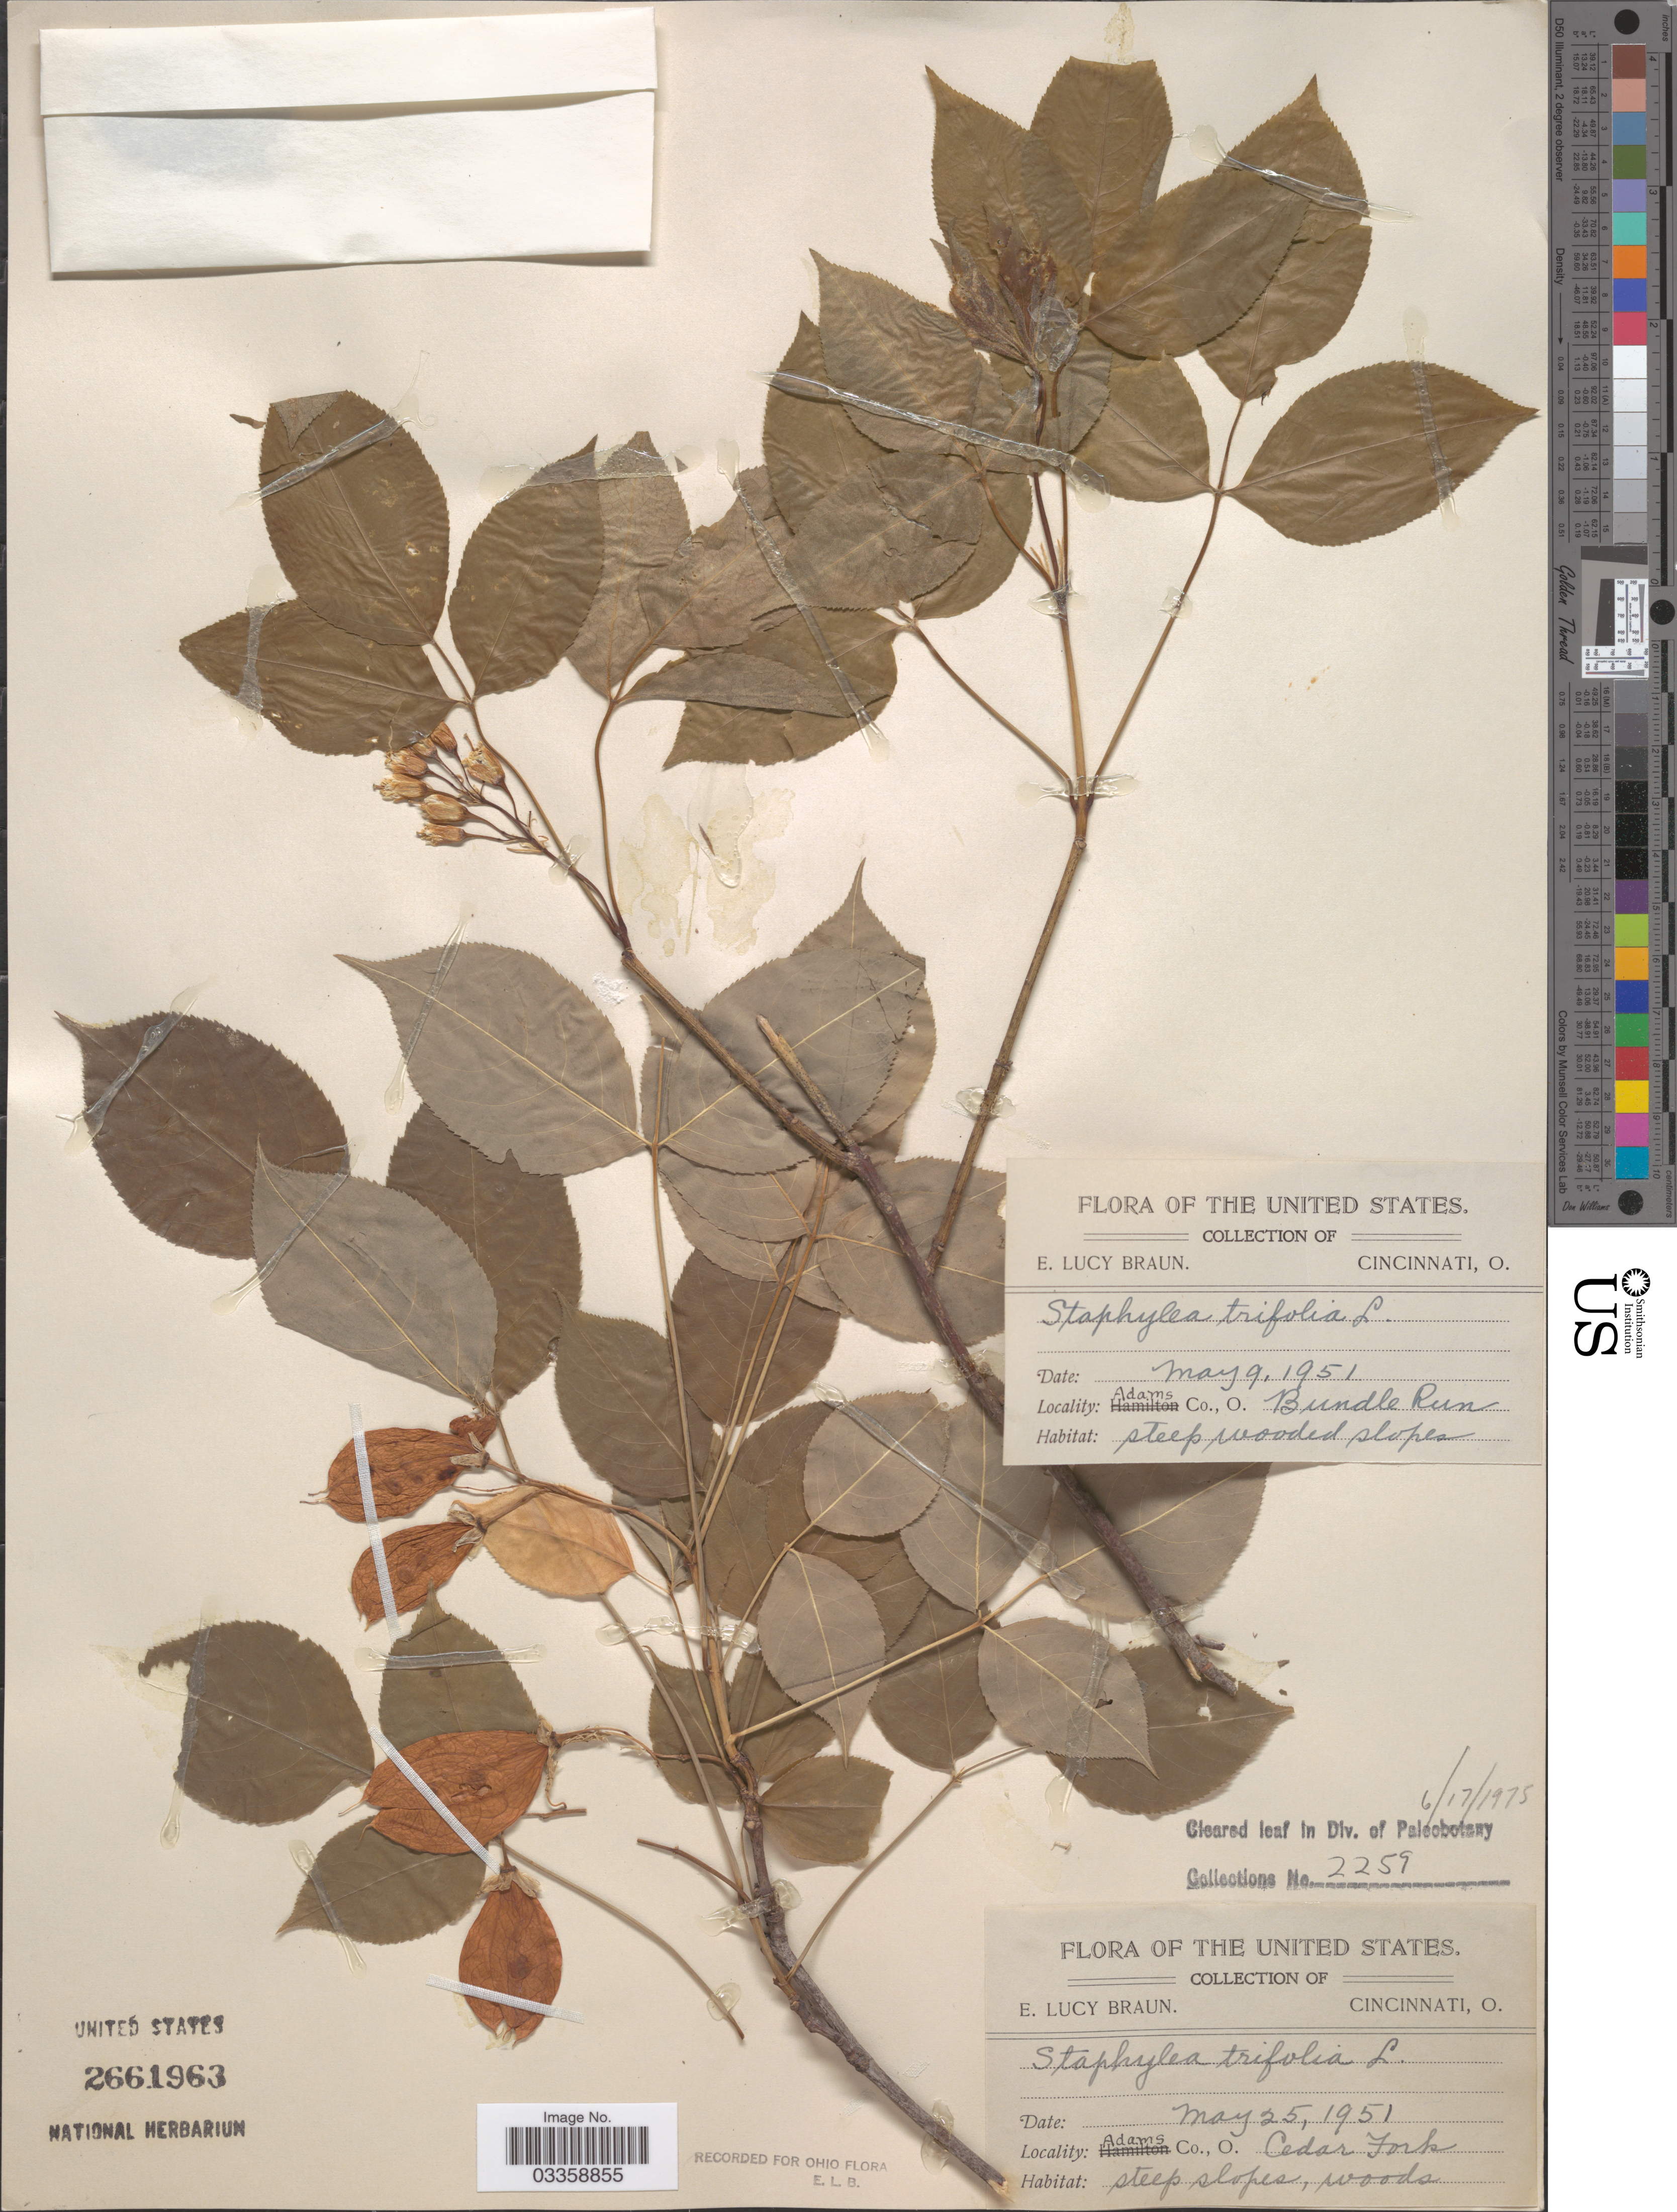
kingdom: Plantae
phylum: Tracheophyta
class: Magnoliopsida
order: Crossosomatales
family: Staphyleaceae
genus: Staphylea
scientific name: Staphylea trifolia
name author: L.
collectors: E. L. Braun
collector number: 2259?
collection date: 1951-05-25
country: United States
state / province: Ohio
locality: Adams Co., Cedar Fork.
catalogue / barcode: US 2661963